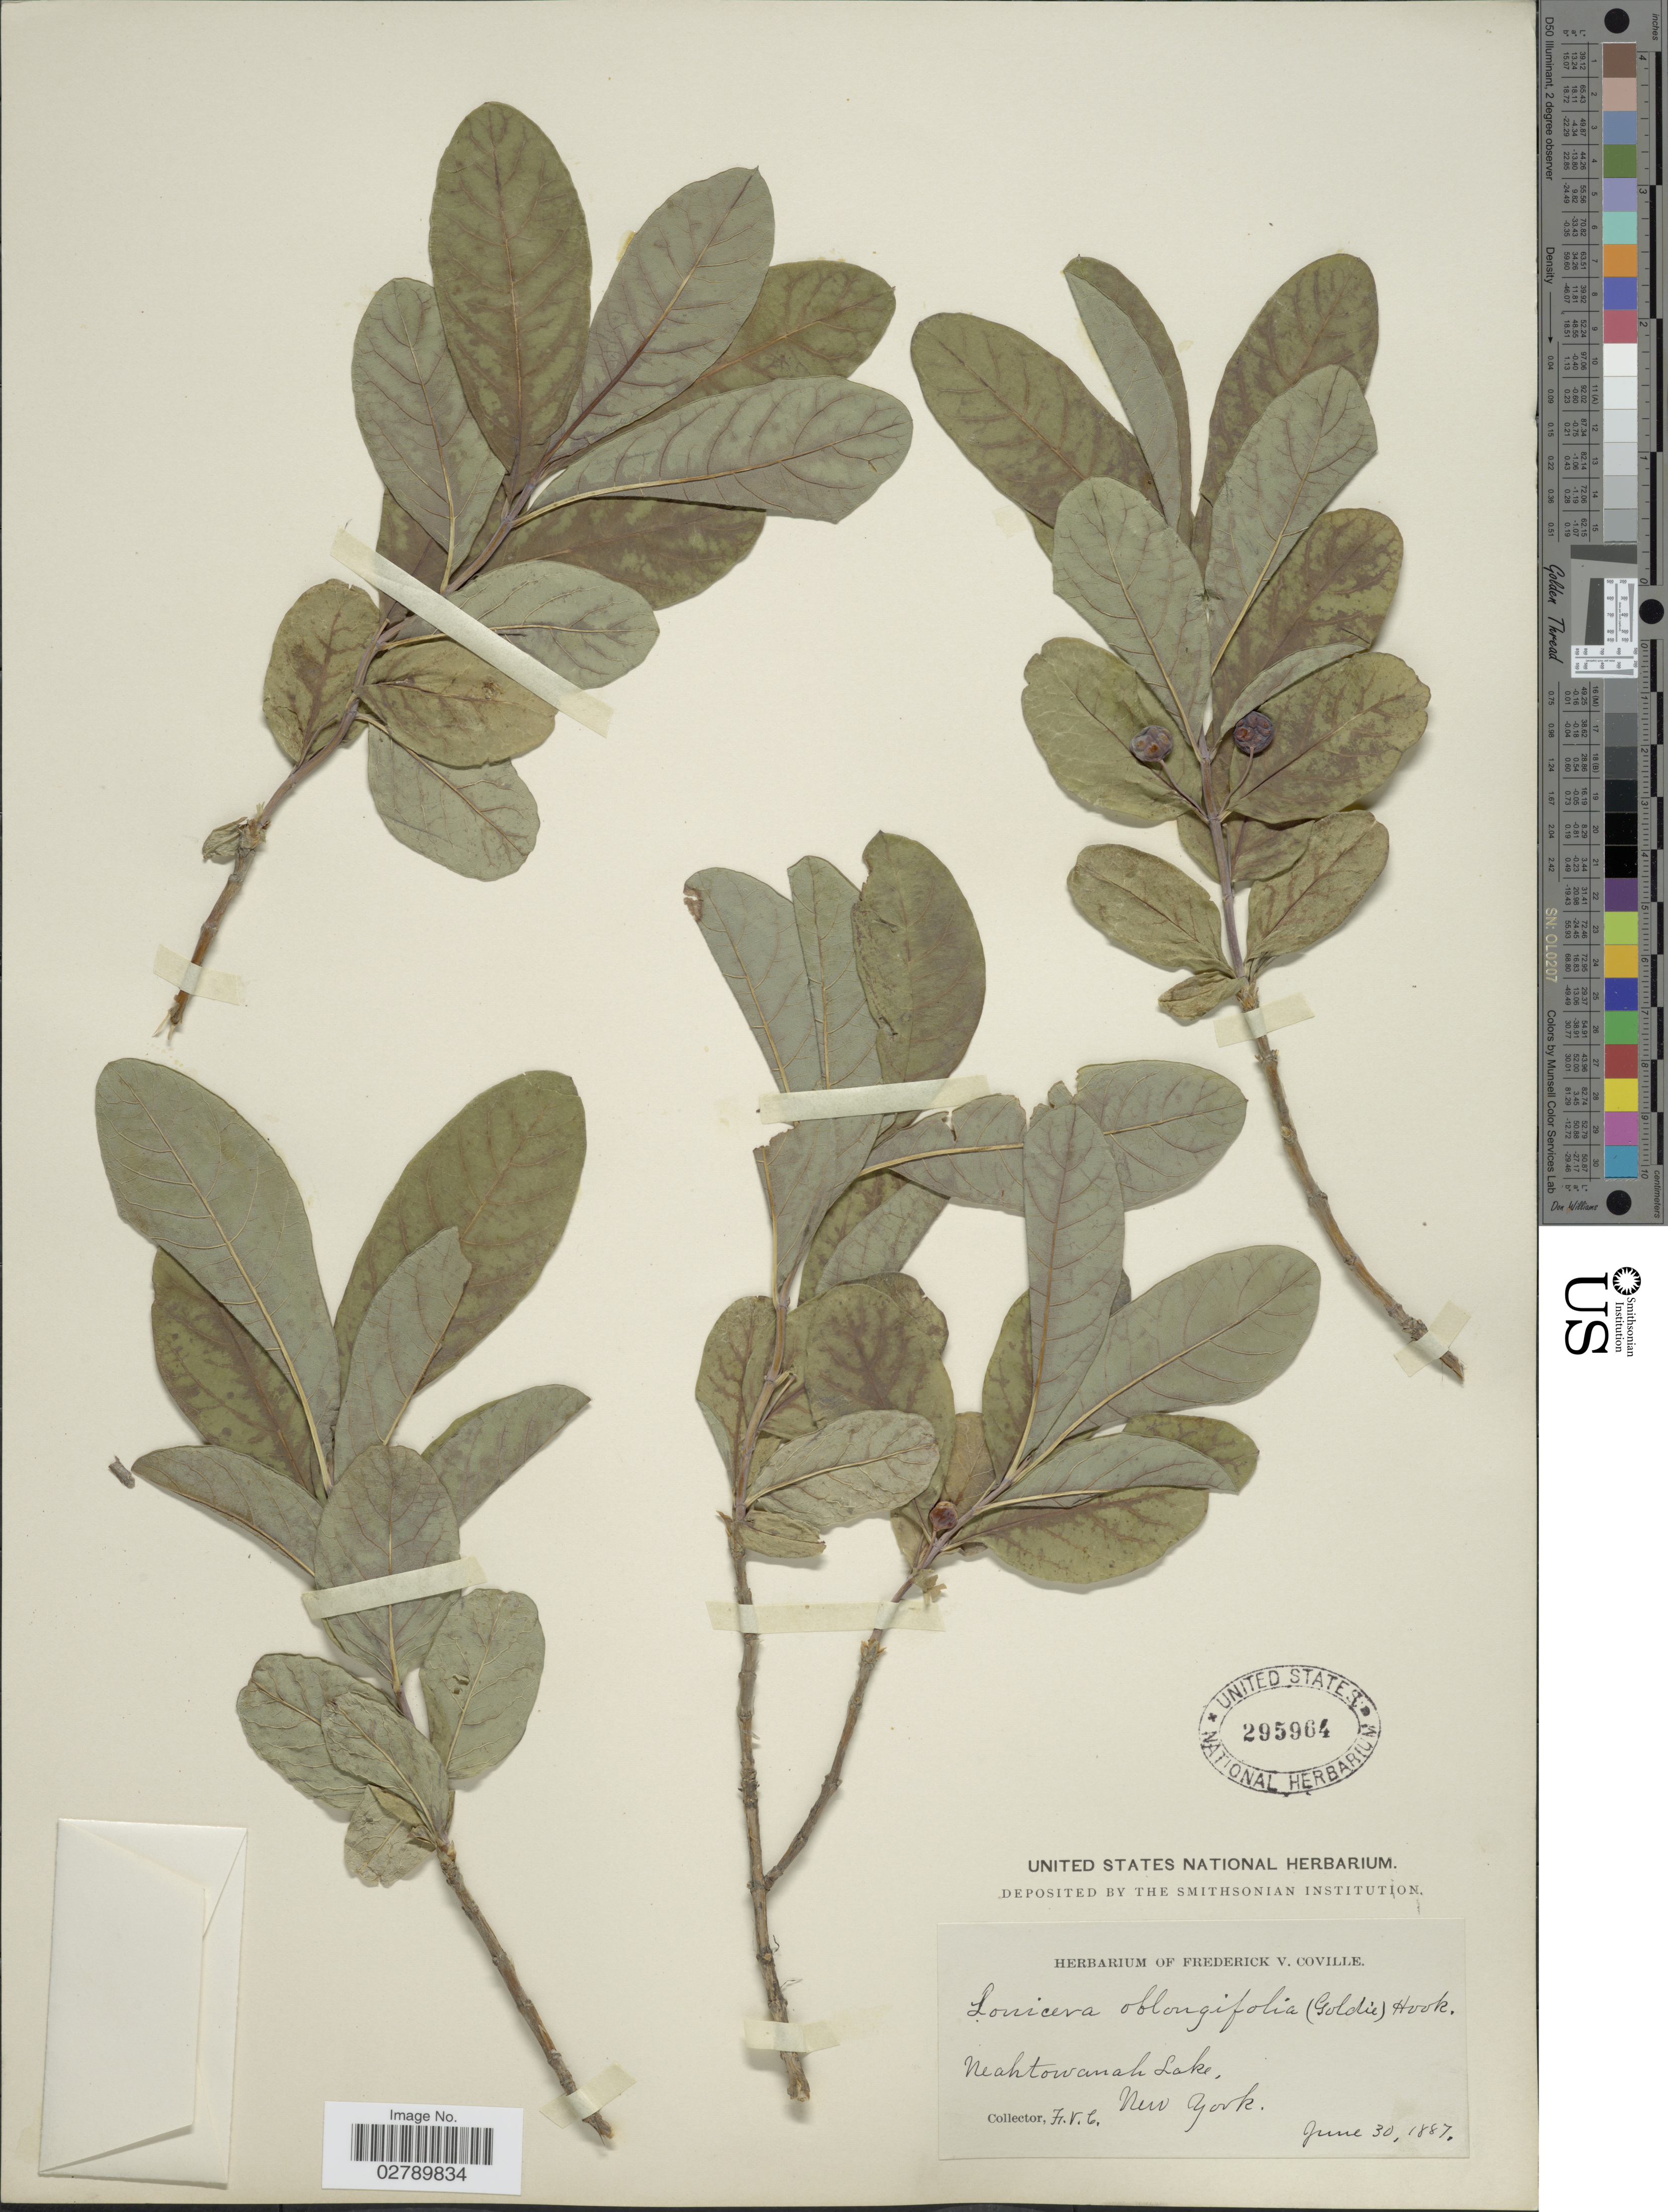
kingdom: Plantae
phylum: Tracheophyta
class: Magnoliopsida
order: Dipsacales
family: Caprifoliaceae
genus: Lonicera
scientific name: Lonicera oblongifolia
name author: Hook.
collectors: F. V. Coville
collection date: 1887-06-30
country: United States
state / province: New York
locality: Neahtowanah Lake.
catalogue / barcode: US 295964